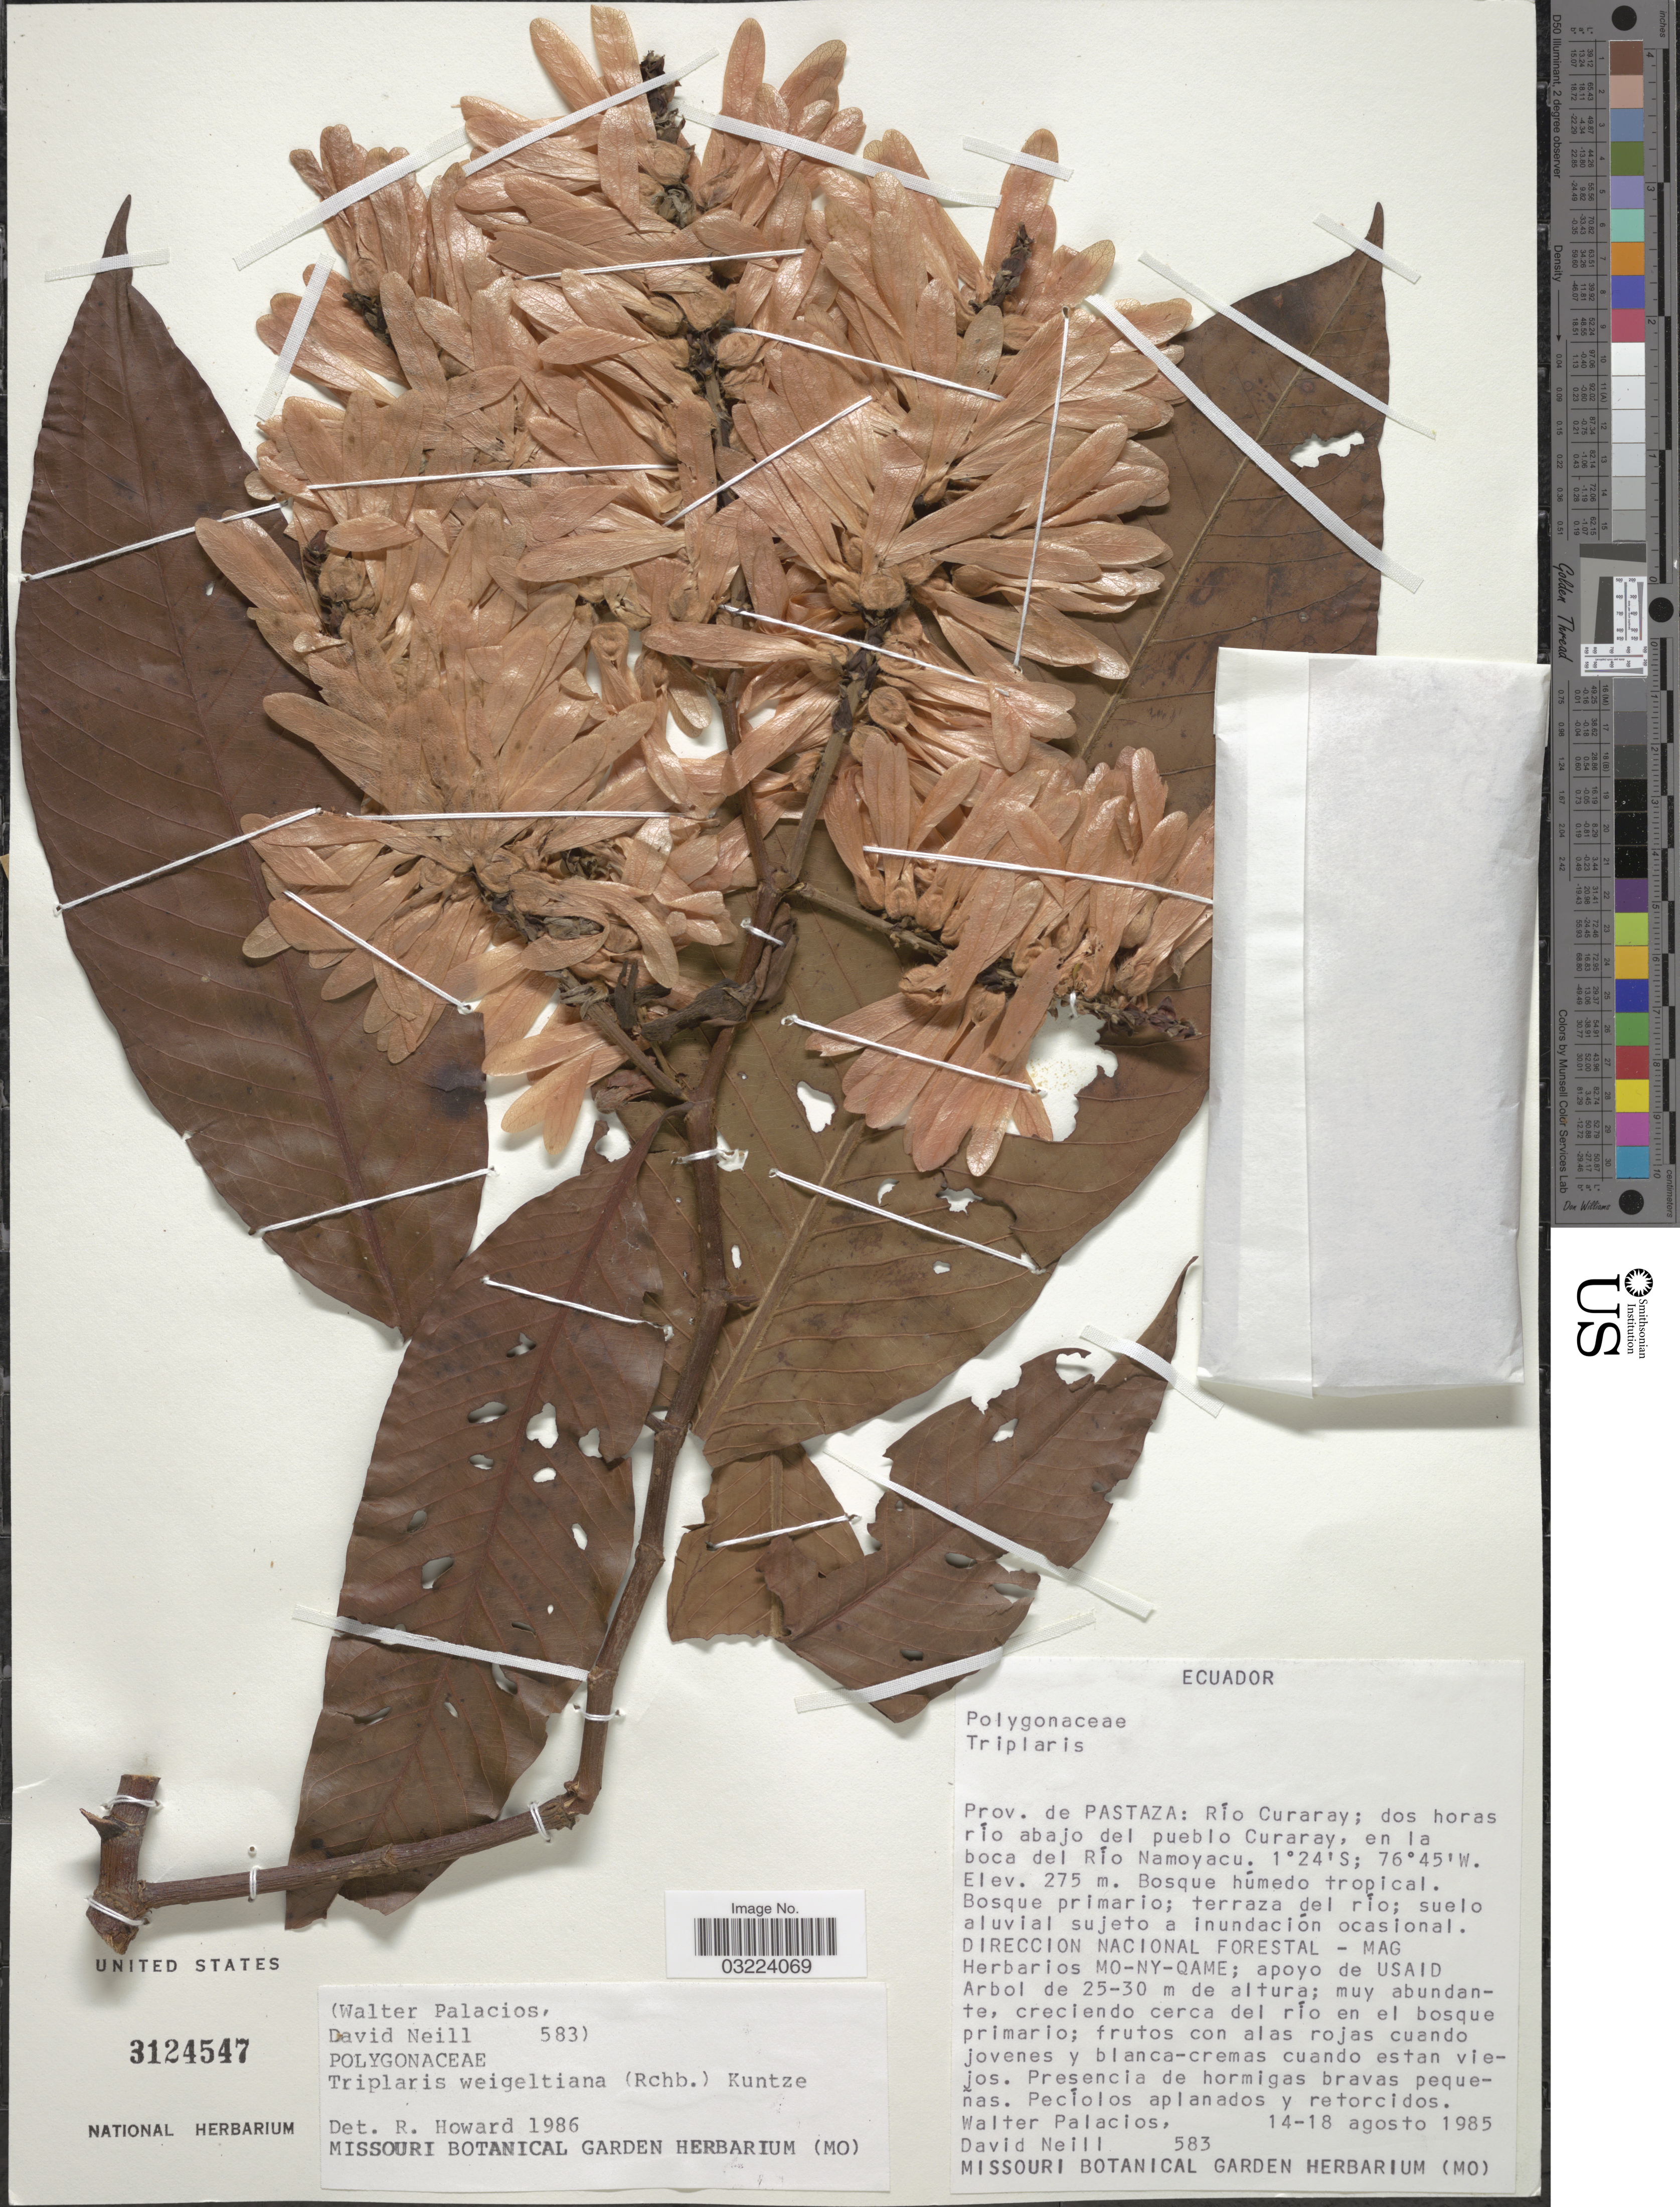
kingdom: Plantae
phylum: Tracheophyta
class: Magnoliopsida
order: Caryophyllales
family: Polygonaceae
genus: Triplaris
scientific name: Triplaris weigeltiana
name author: (Rchb.) Kuntze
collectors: D. Neill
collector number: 583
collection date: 1985-08-14/1985-08-18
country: Ecuador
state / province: Pastaza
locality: Río Curaray; dos horas río abajo del pueblo Curaray, en la boca del Río Namoyacu.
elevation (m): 275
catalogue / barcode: US 3124547